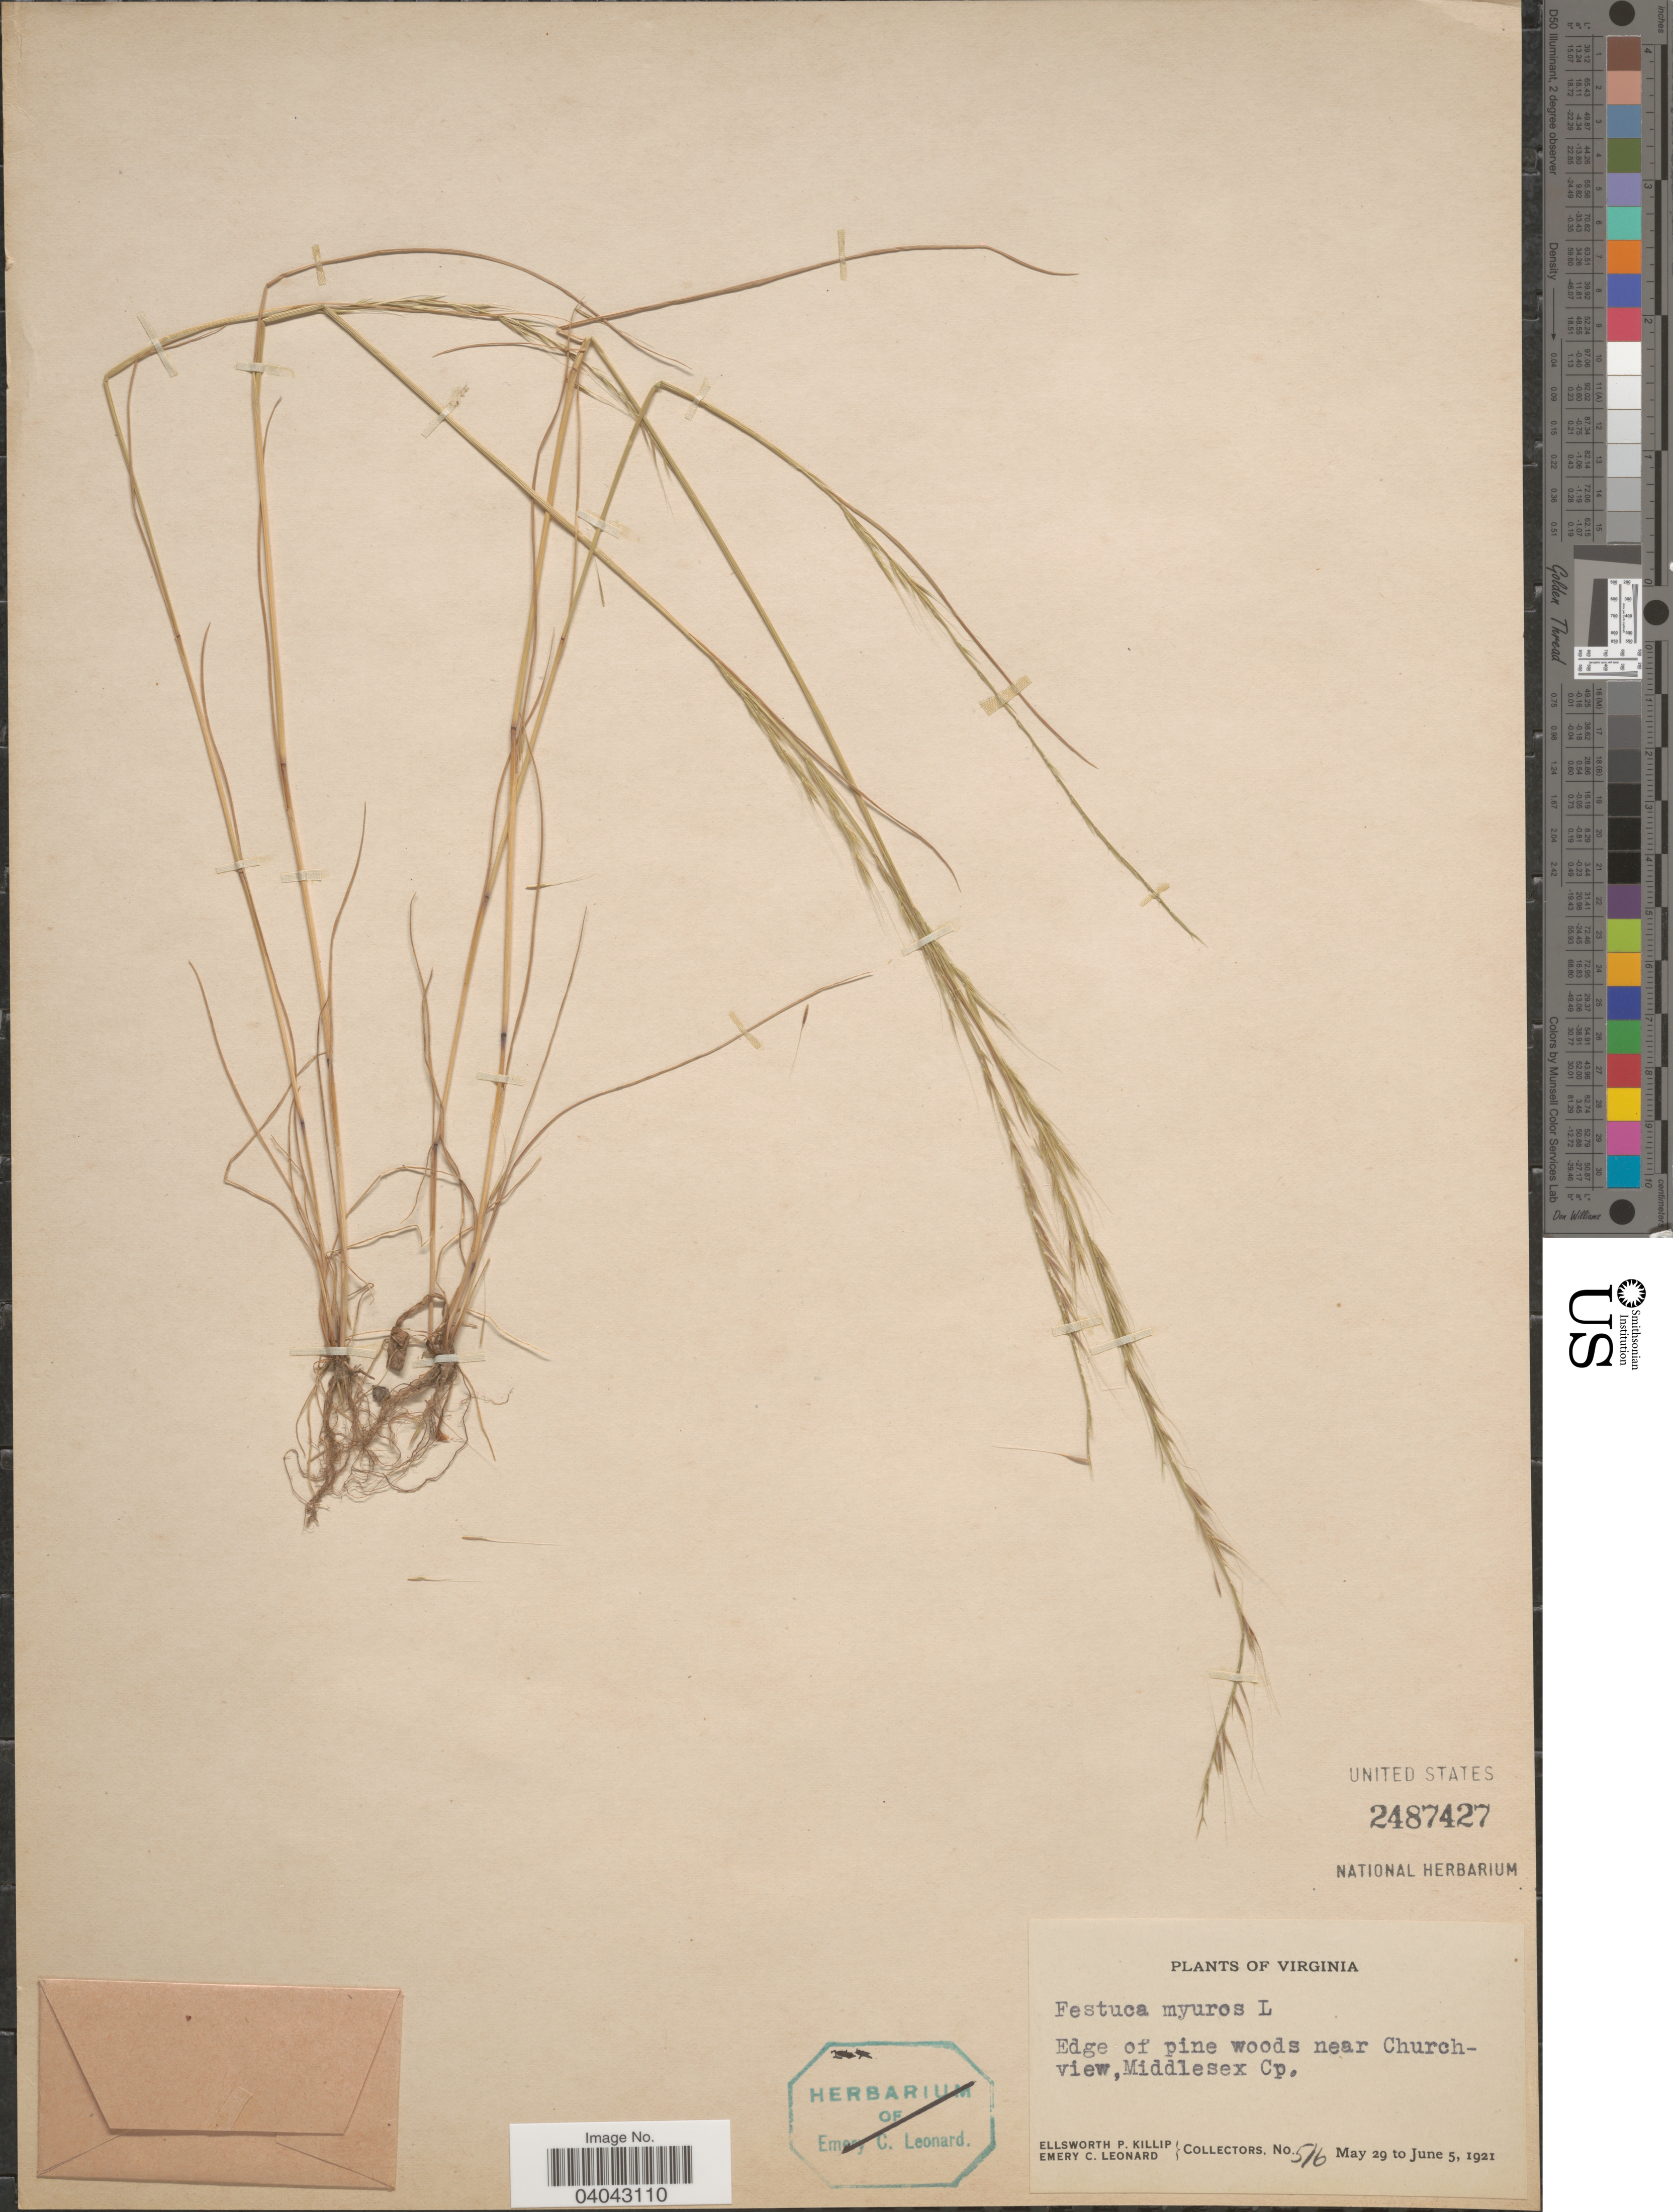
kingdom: Plantae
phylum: Tracheophyta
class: Liliopsida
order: Poales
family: Poaceae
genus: Festuca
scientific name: Festuca myuros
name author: L.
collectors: E. P. Killip & E. C. Leonard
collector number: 516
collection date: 1921-05-29/1921-06-05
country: United States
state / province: Virginia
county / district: Middlesex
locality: Edge of pine woods near Churchview, Middlesex Cp.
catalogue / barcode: US 2487427